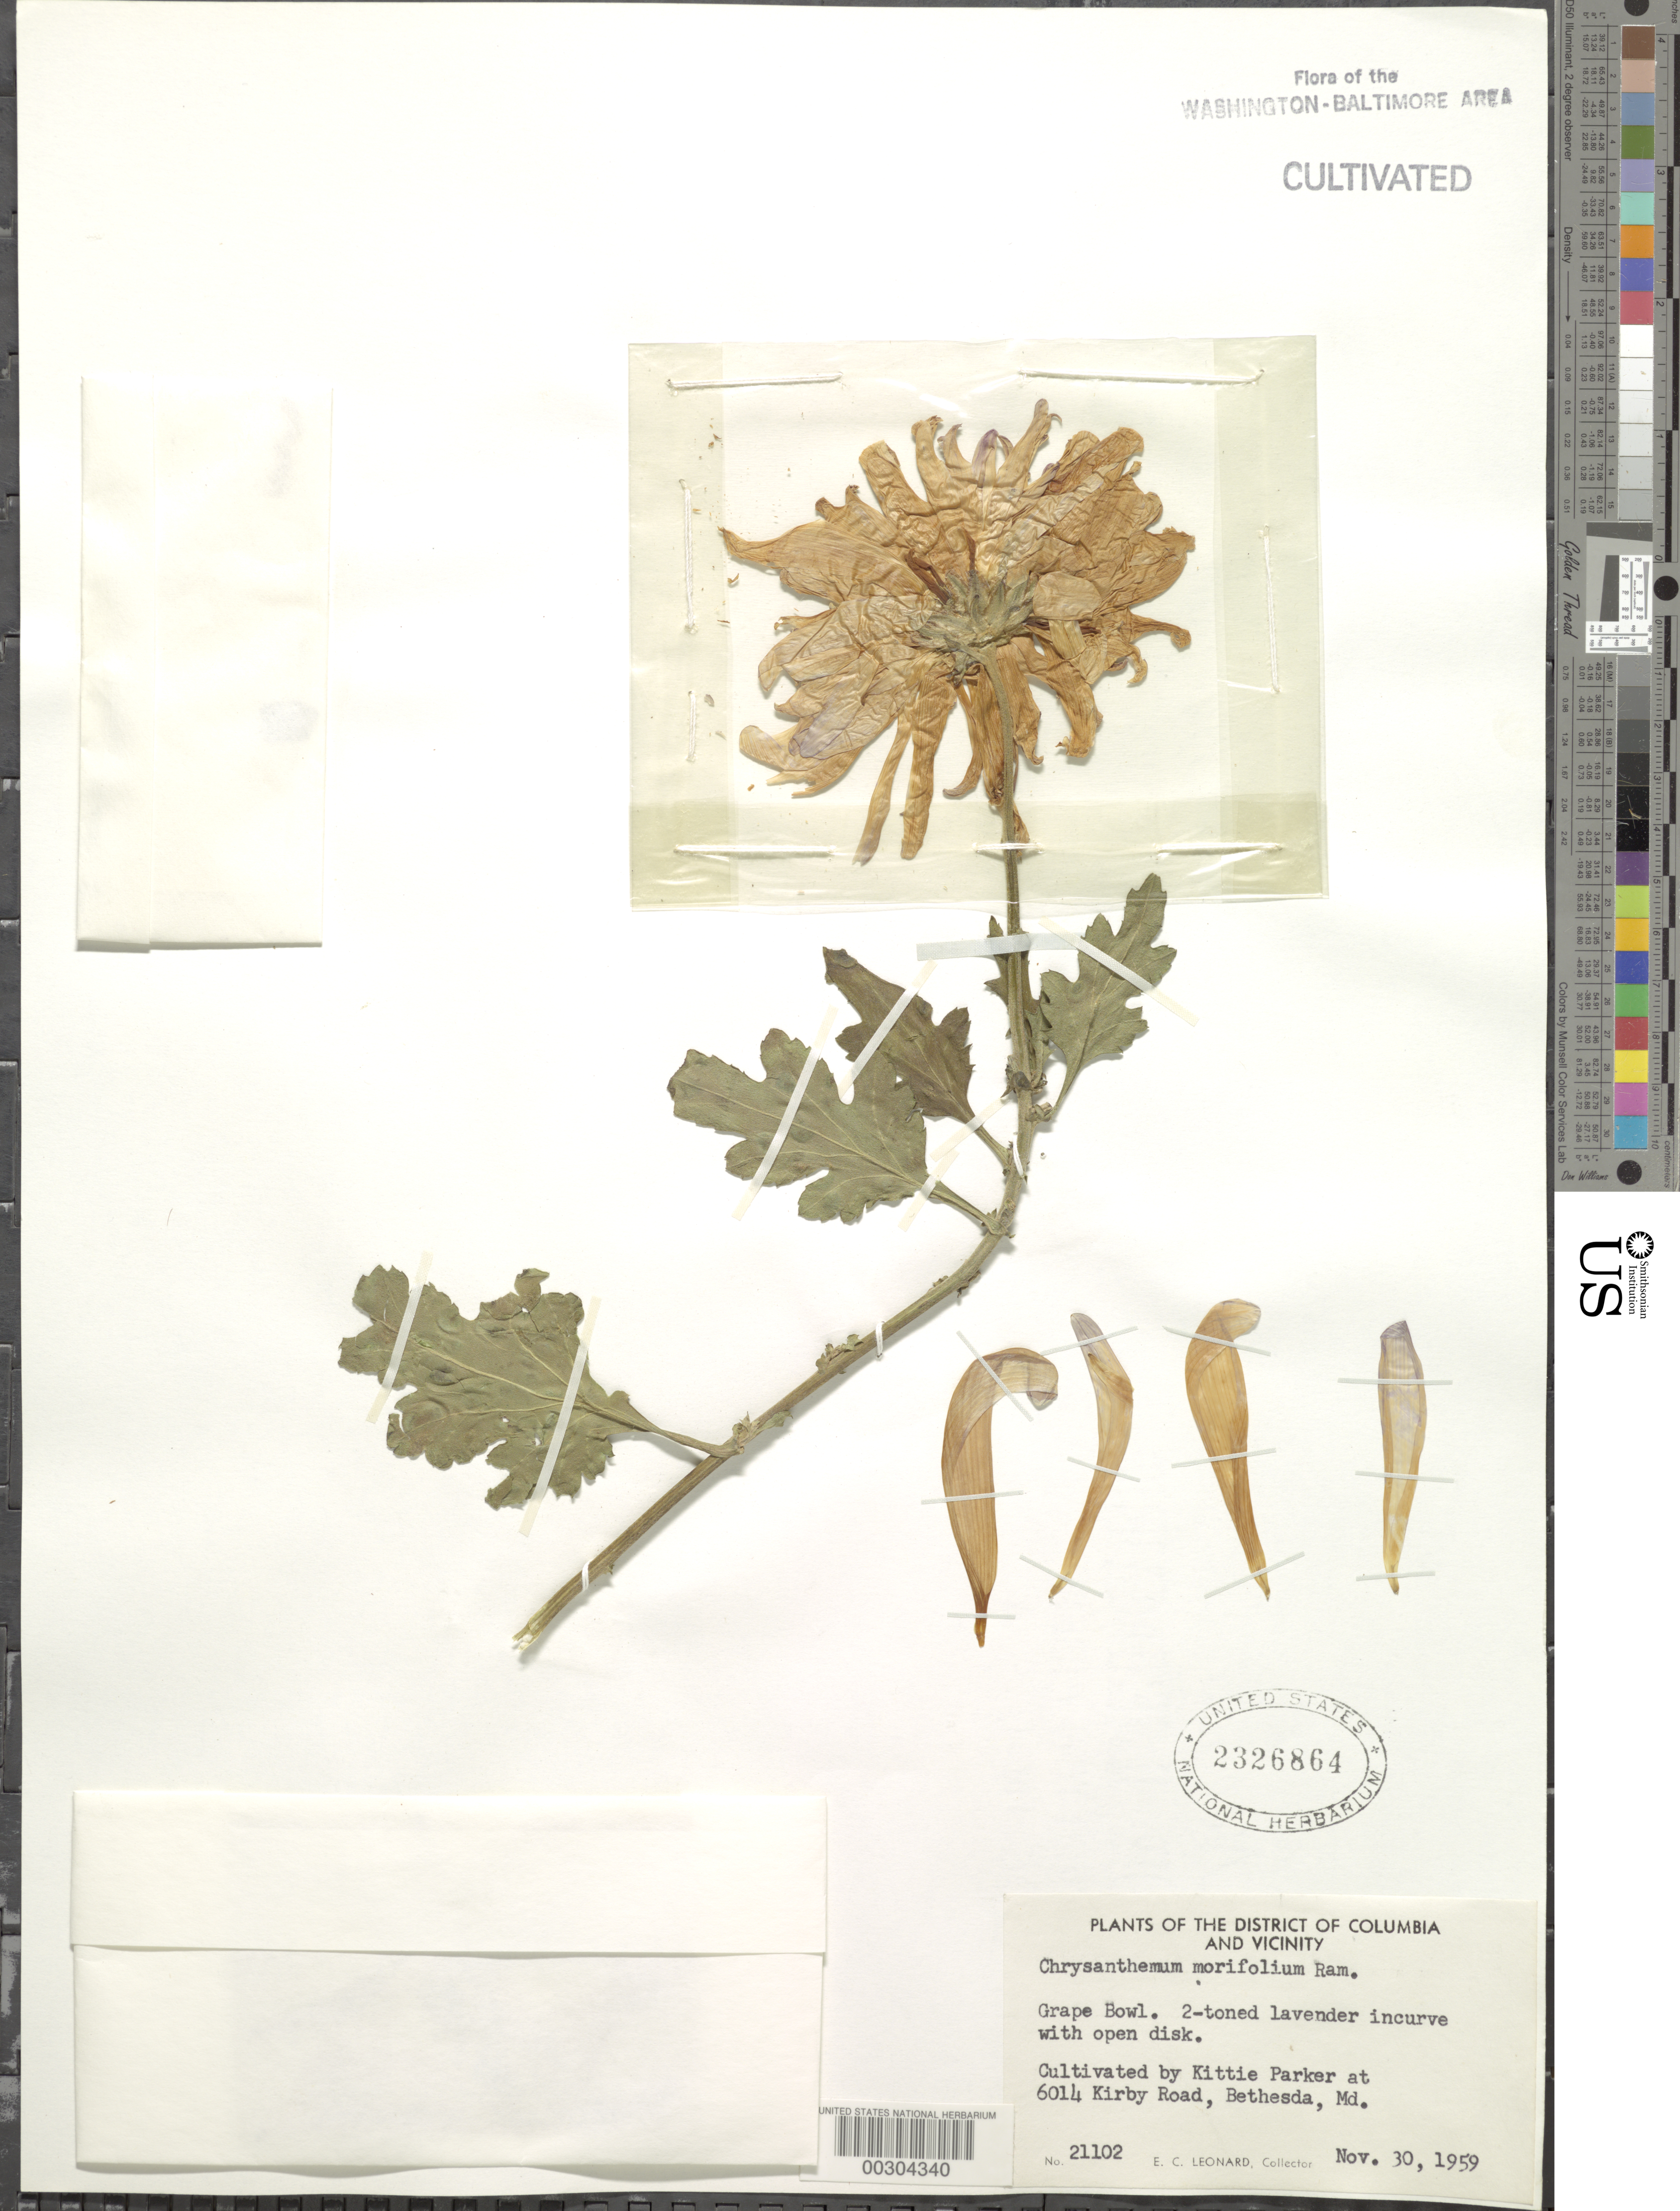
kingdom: Plantae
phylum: Tracheophyta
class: Magnoliopsida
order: Asterales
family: Asteraceae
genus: Chrysanthemum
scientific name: Chrysanthemum morifolium 'Grape Bowl'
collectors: E. C. Leonard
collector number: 21102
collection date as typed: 30 Nov 1959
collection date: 1959-11-30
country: United States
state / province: Maryland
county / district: Montgomery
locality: Bethesda, 6014 Kirby Rd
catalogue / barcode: US 2326864